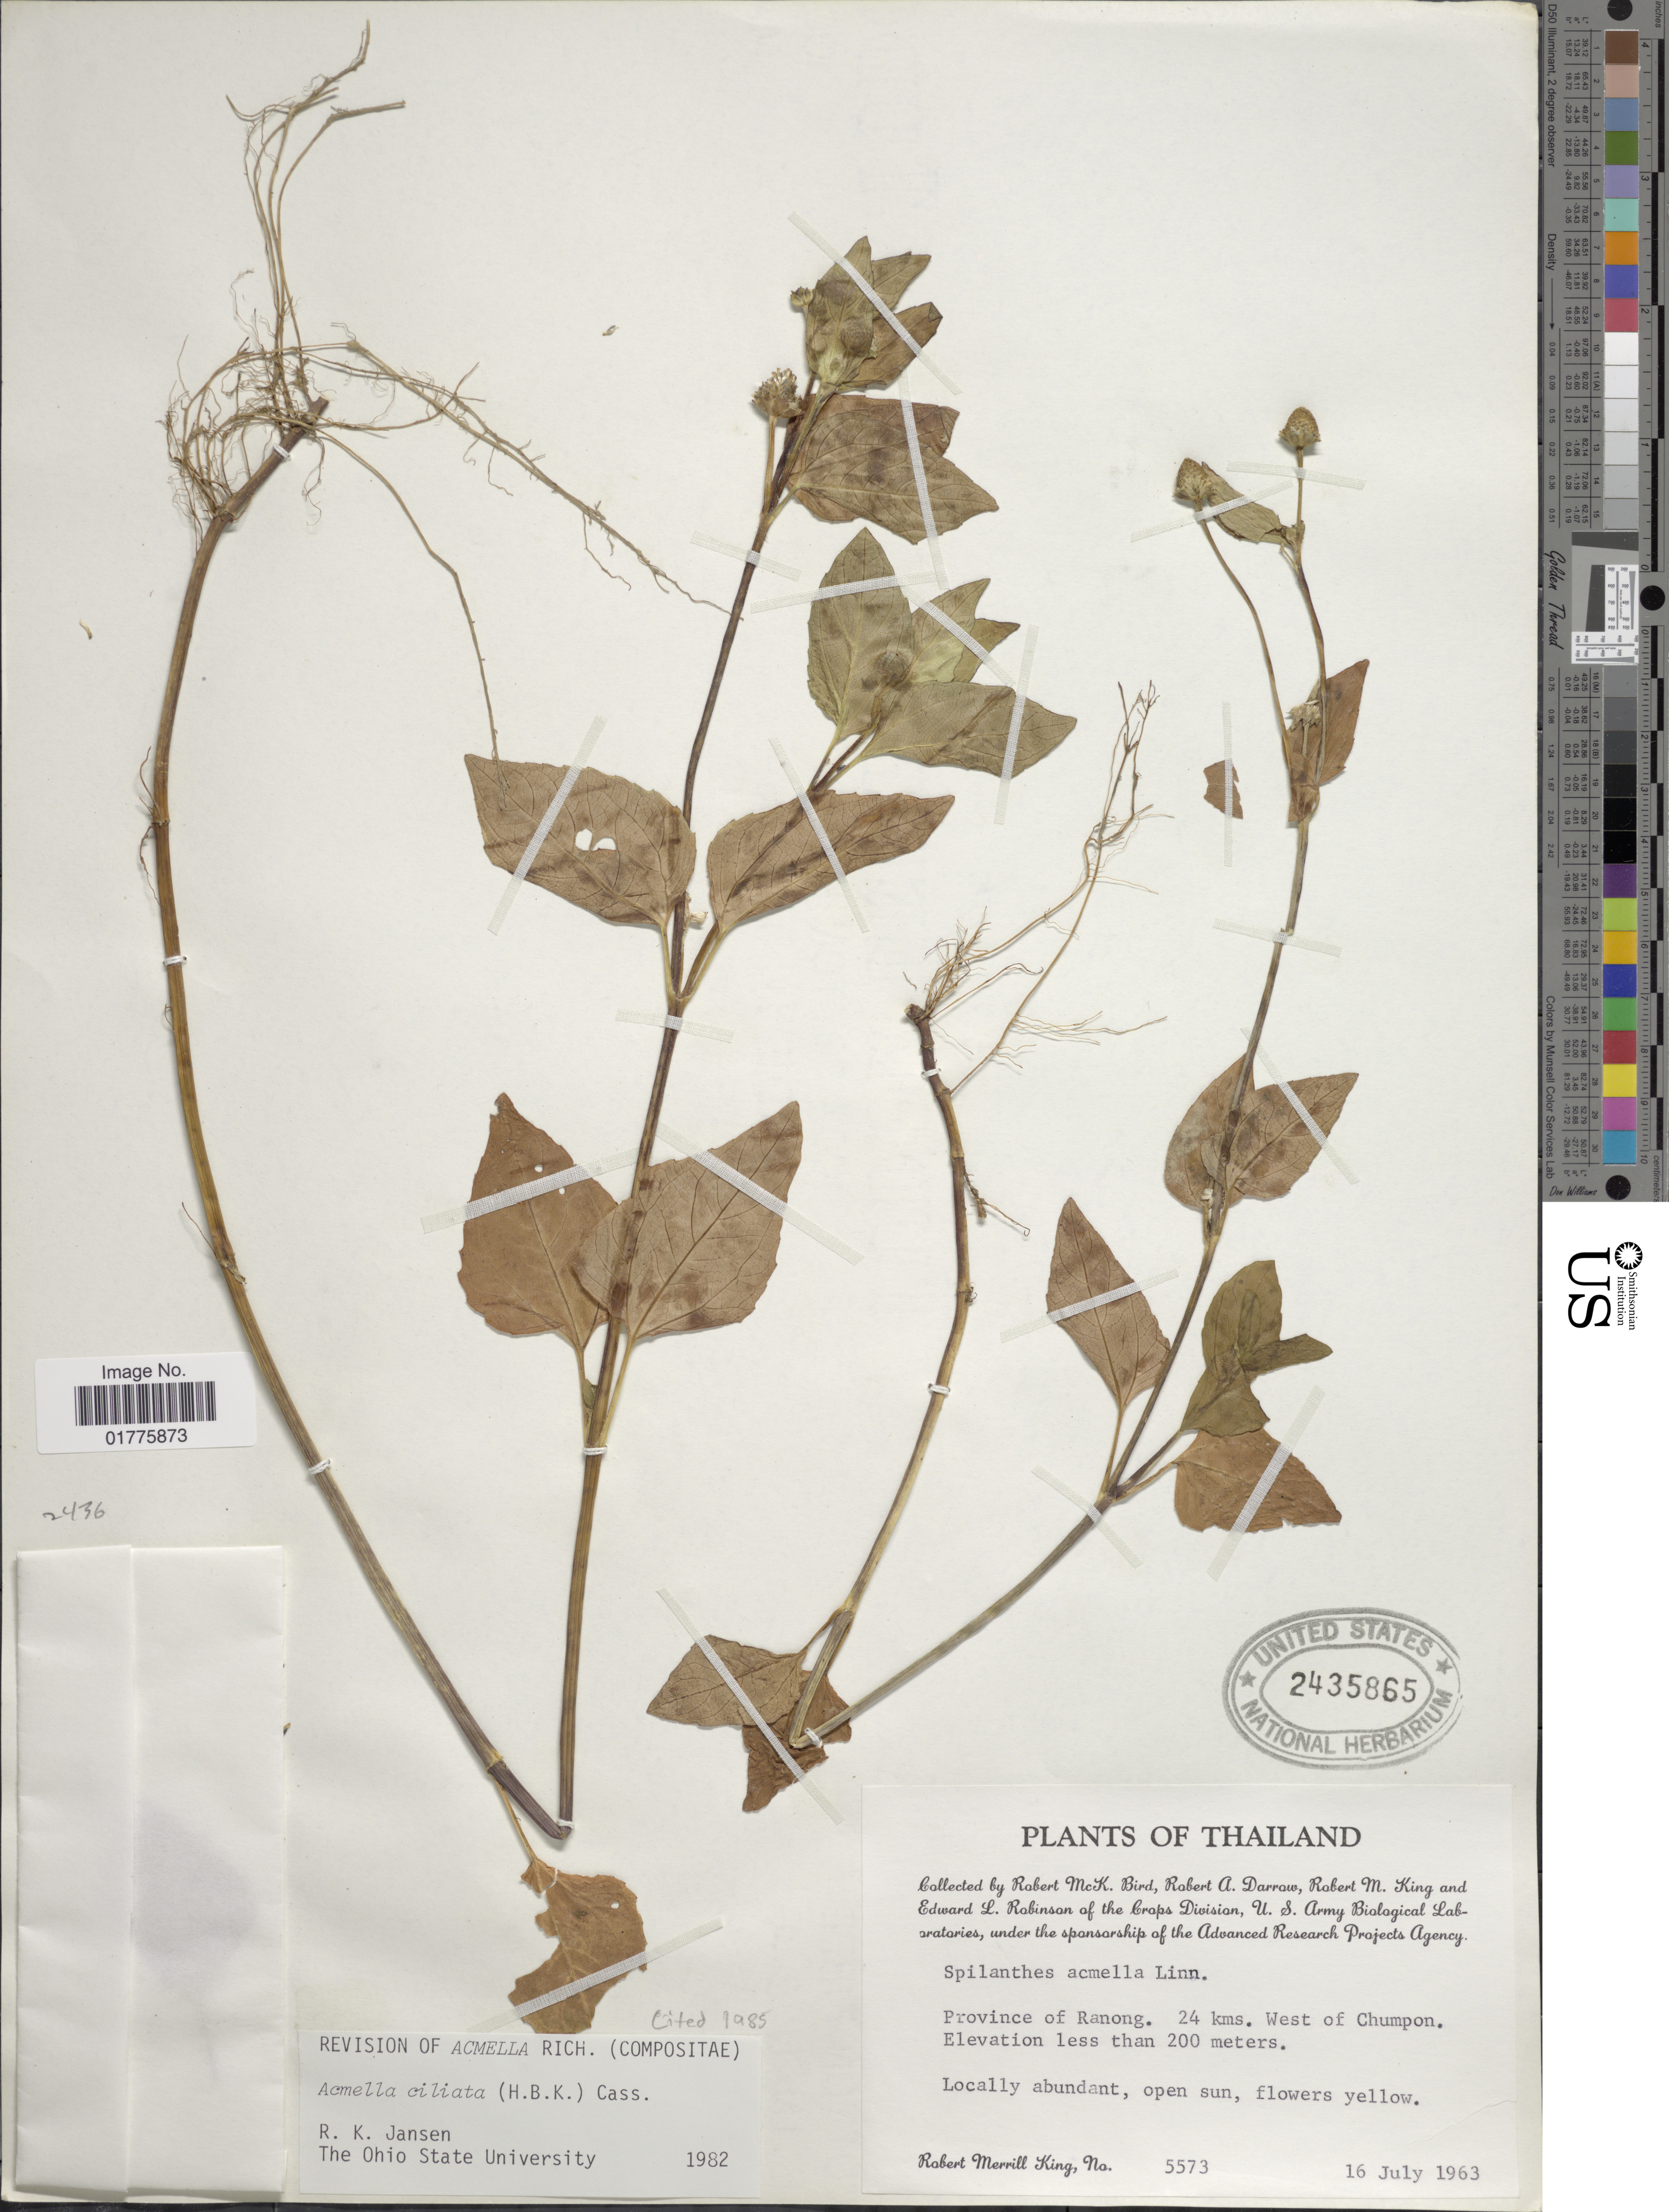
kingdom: Plantae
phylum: Tracheophyta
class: Magnoliopsida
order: Asterales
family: Asteraceae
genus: Acmella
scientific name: Acmella ciliata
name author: (Kunth) Cass.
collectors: R. M. Bird, R. A. Darrow, R. M. King & E. L. Robinson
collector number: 5573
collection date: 1963-07-16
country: Thailand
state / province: Ranong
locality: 24 Kms., west of Chumpon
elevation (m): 200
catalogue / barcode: US 2435865